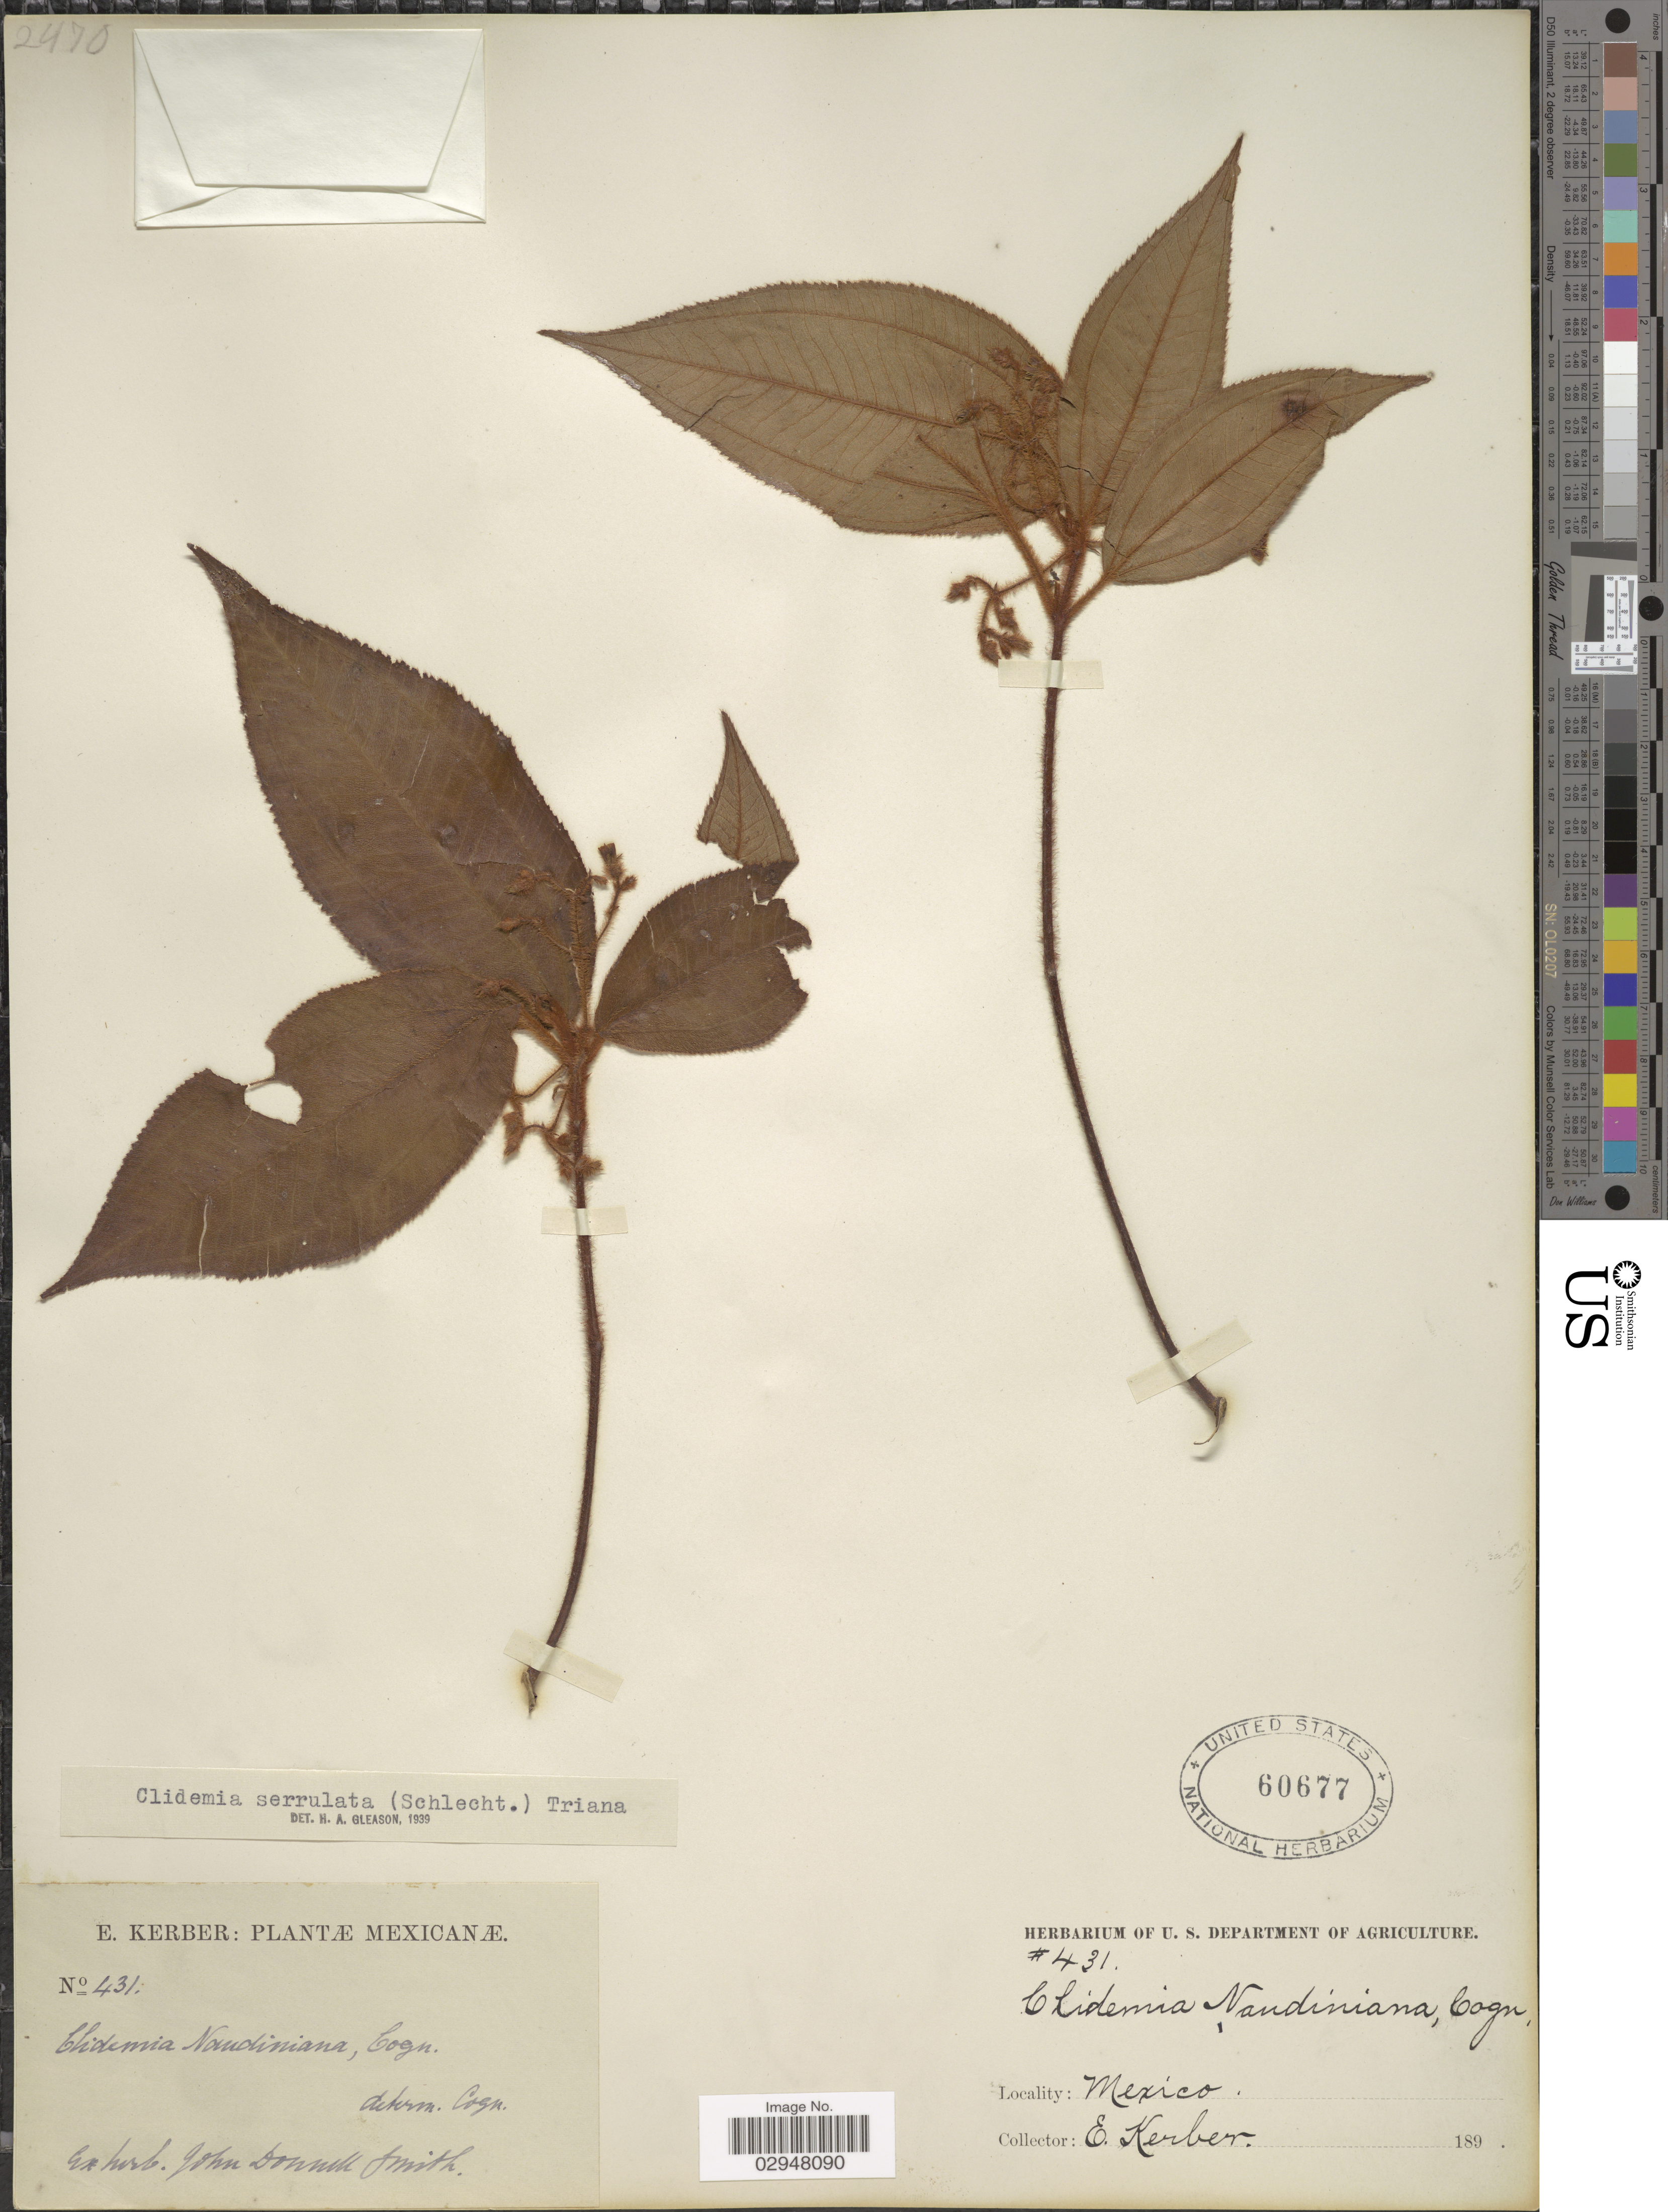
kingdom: Plantae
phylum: Tracheophyta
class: Magnoliopsida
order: Myrtales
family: Melastomataceae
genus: Clidemia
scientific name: Clidemia petiolaris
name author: (Schltdl. & Cham.) Schltdl. ex Triana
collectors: E. Kerber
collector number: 431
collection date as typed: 189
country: Mexico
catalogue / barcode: US 60677